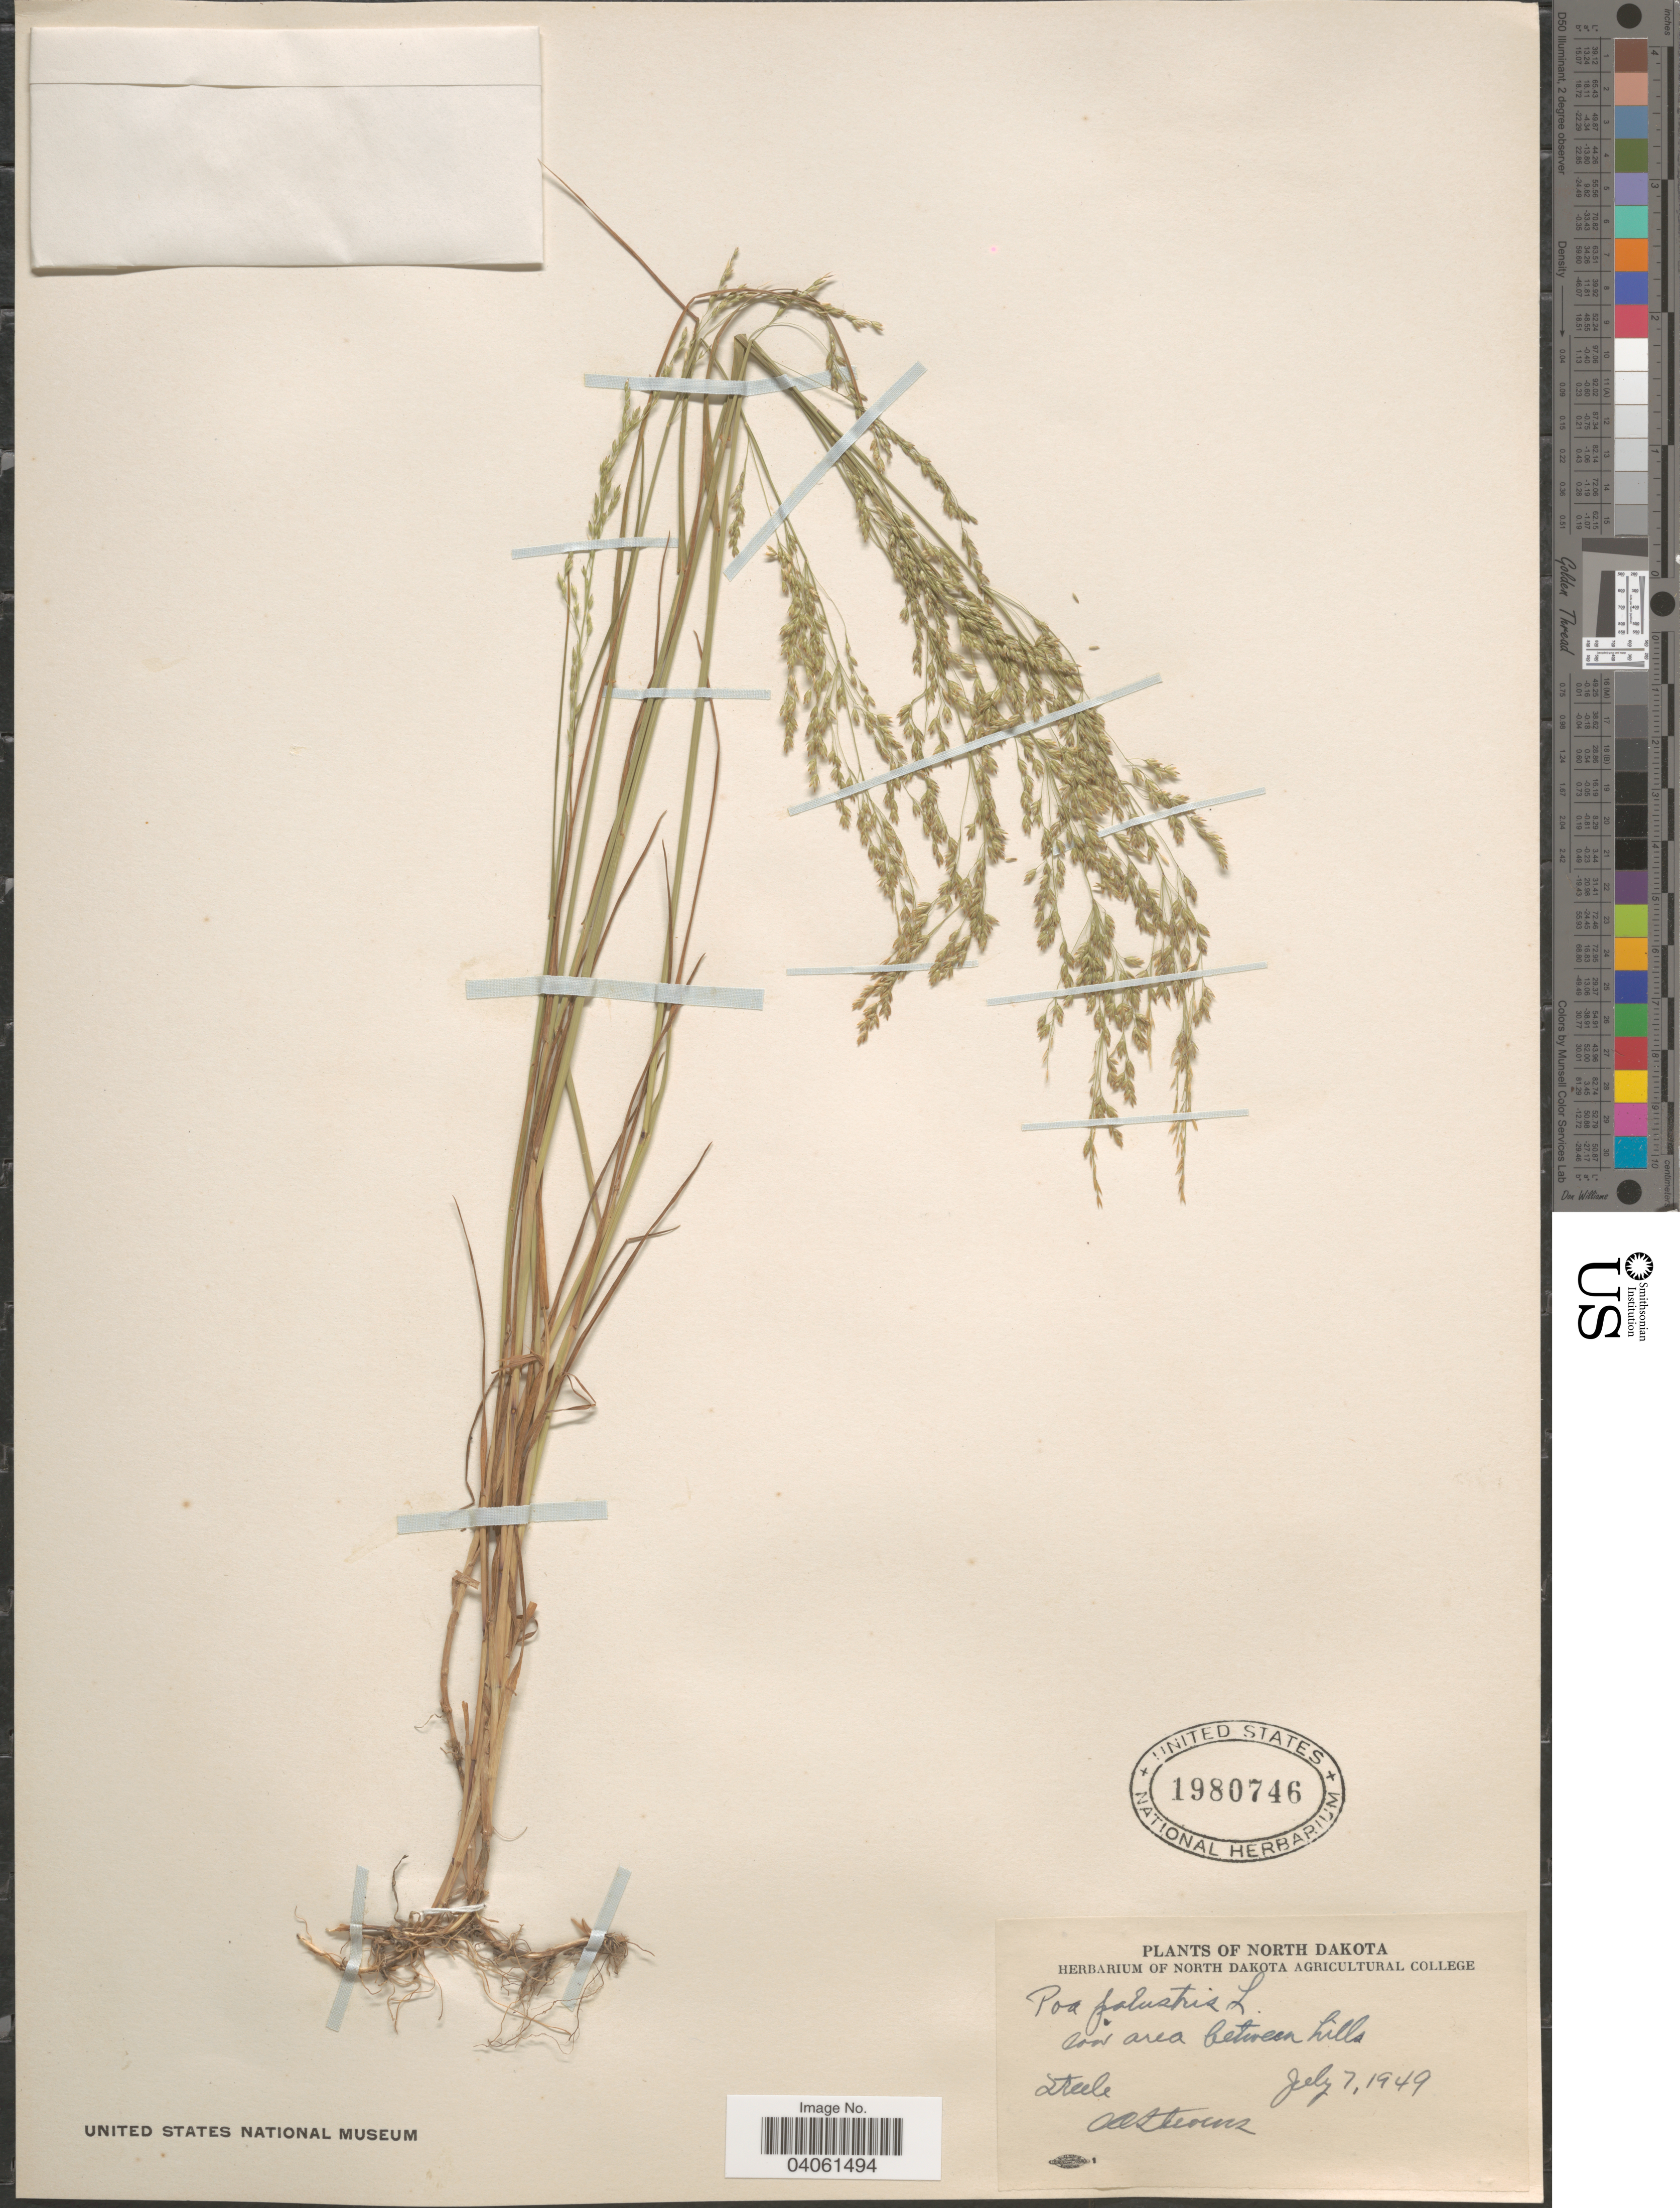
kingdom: Plantae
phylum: Tracheophyta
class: Liliopsida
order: Poales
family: Poaceae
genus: Poa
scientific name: Poa palustris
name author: L.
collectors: O. A. Stevens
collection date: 1949-07-07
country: United States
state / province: North Dakota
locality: Between hills, Steele.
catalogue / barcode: US 1980746